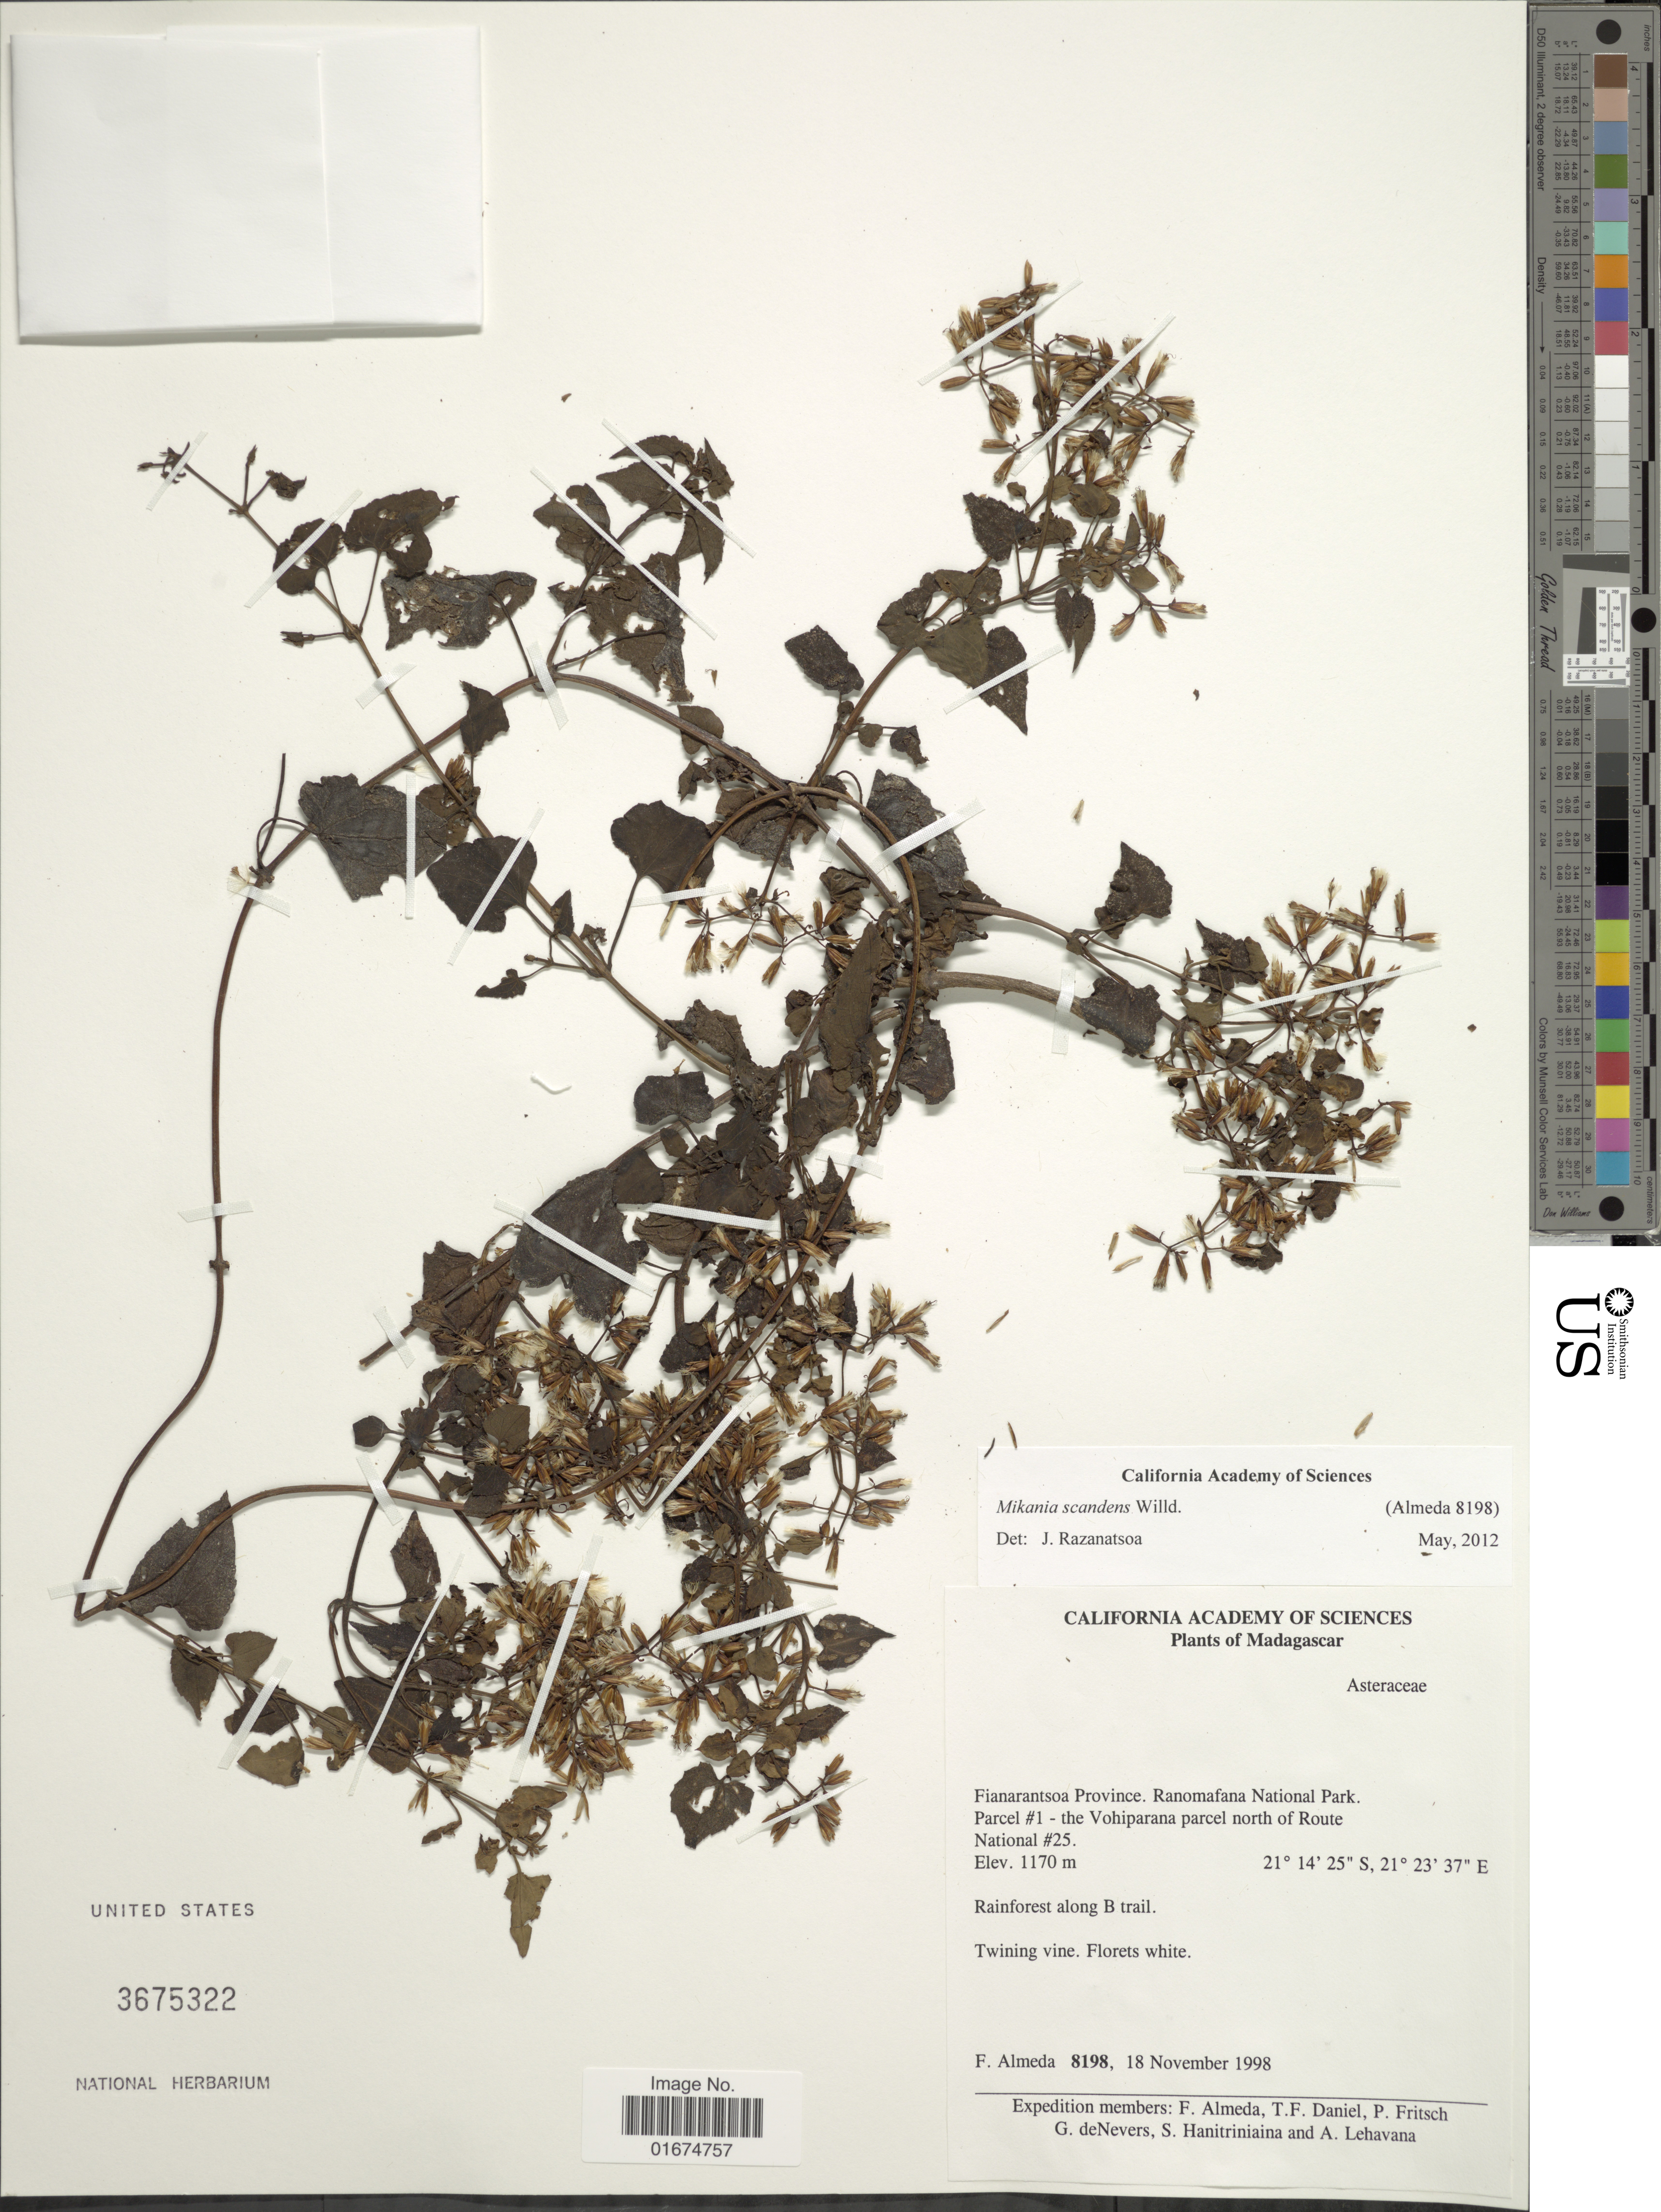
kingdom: Plantae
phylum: Tracheophyta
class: Magnoliopsida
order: Asterales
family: Asteraceae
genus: Mikania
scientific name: Mikania scandens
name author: (L.) Willd.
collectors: F. Almeda, T. F. Daniel, P. Fritsch, G. DeNevers & et al.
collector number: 8198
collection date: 1998-11-18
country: Madagascar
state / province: Vatovavy Fitovinany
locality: Ranomafana National Park, Parcel #1 - the Vohiparana parcel north of Route National #25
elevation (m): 1170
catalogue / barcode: US 3675322